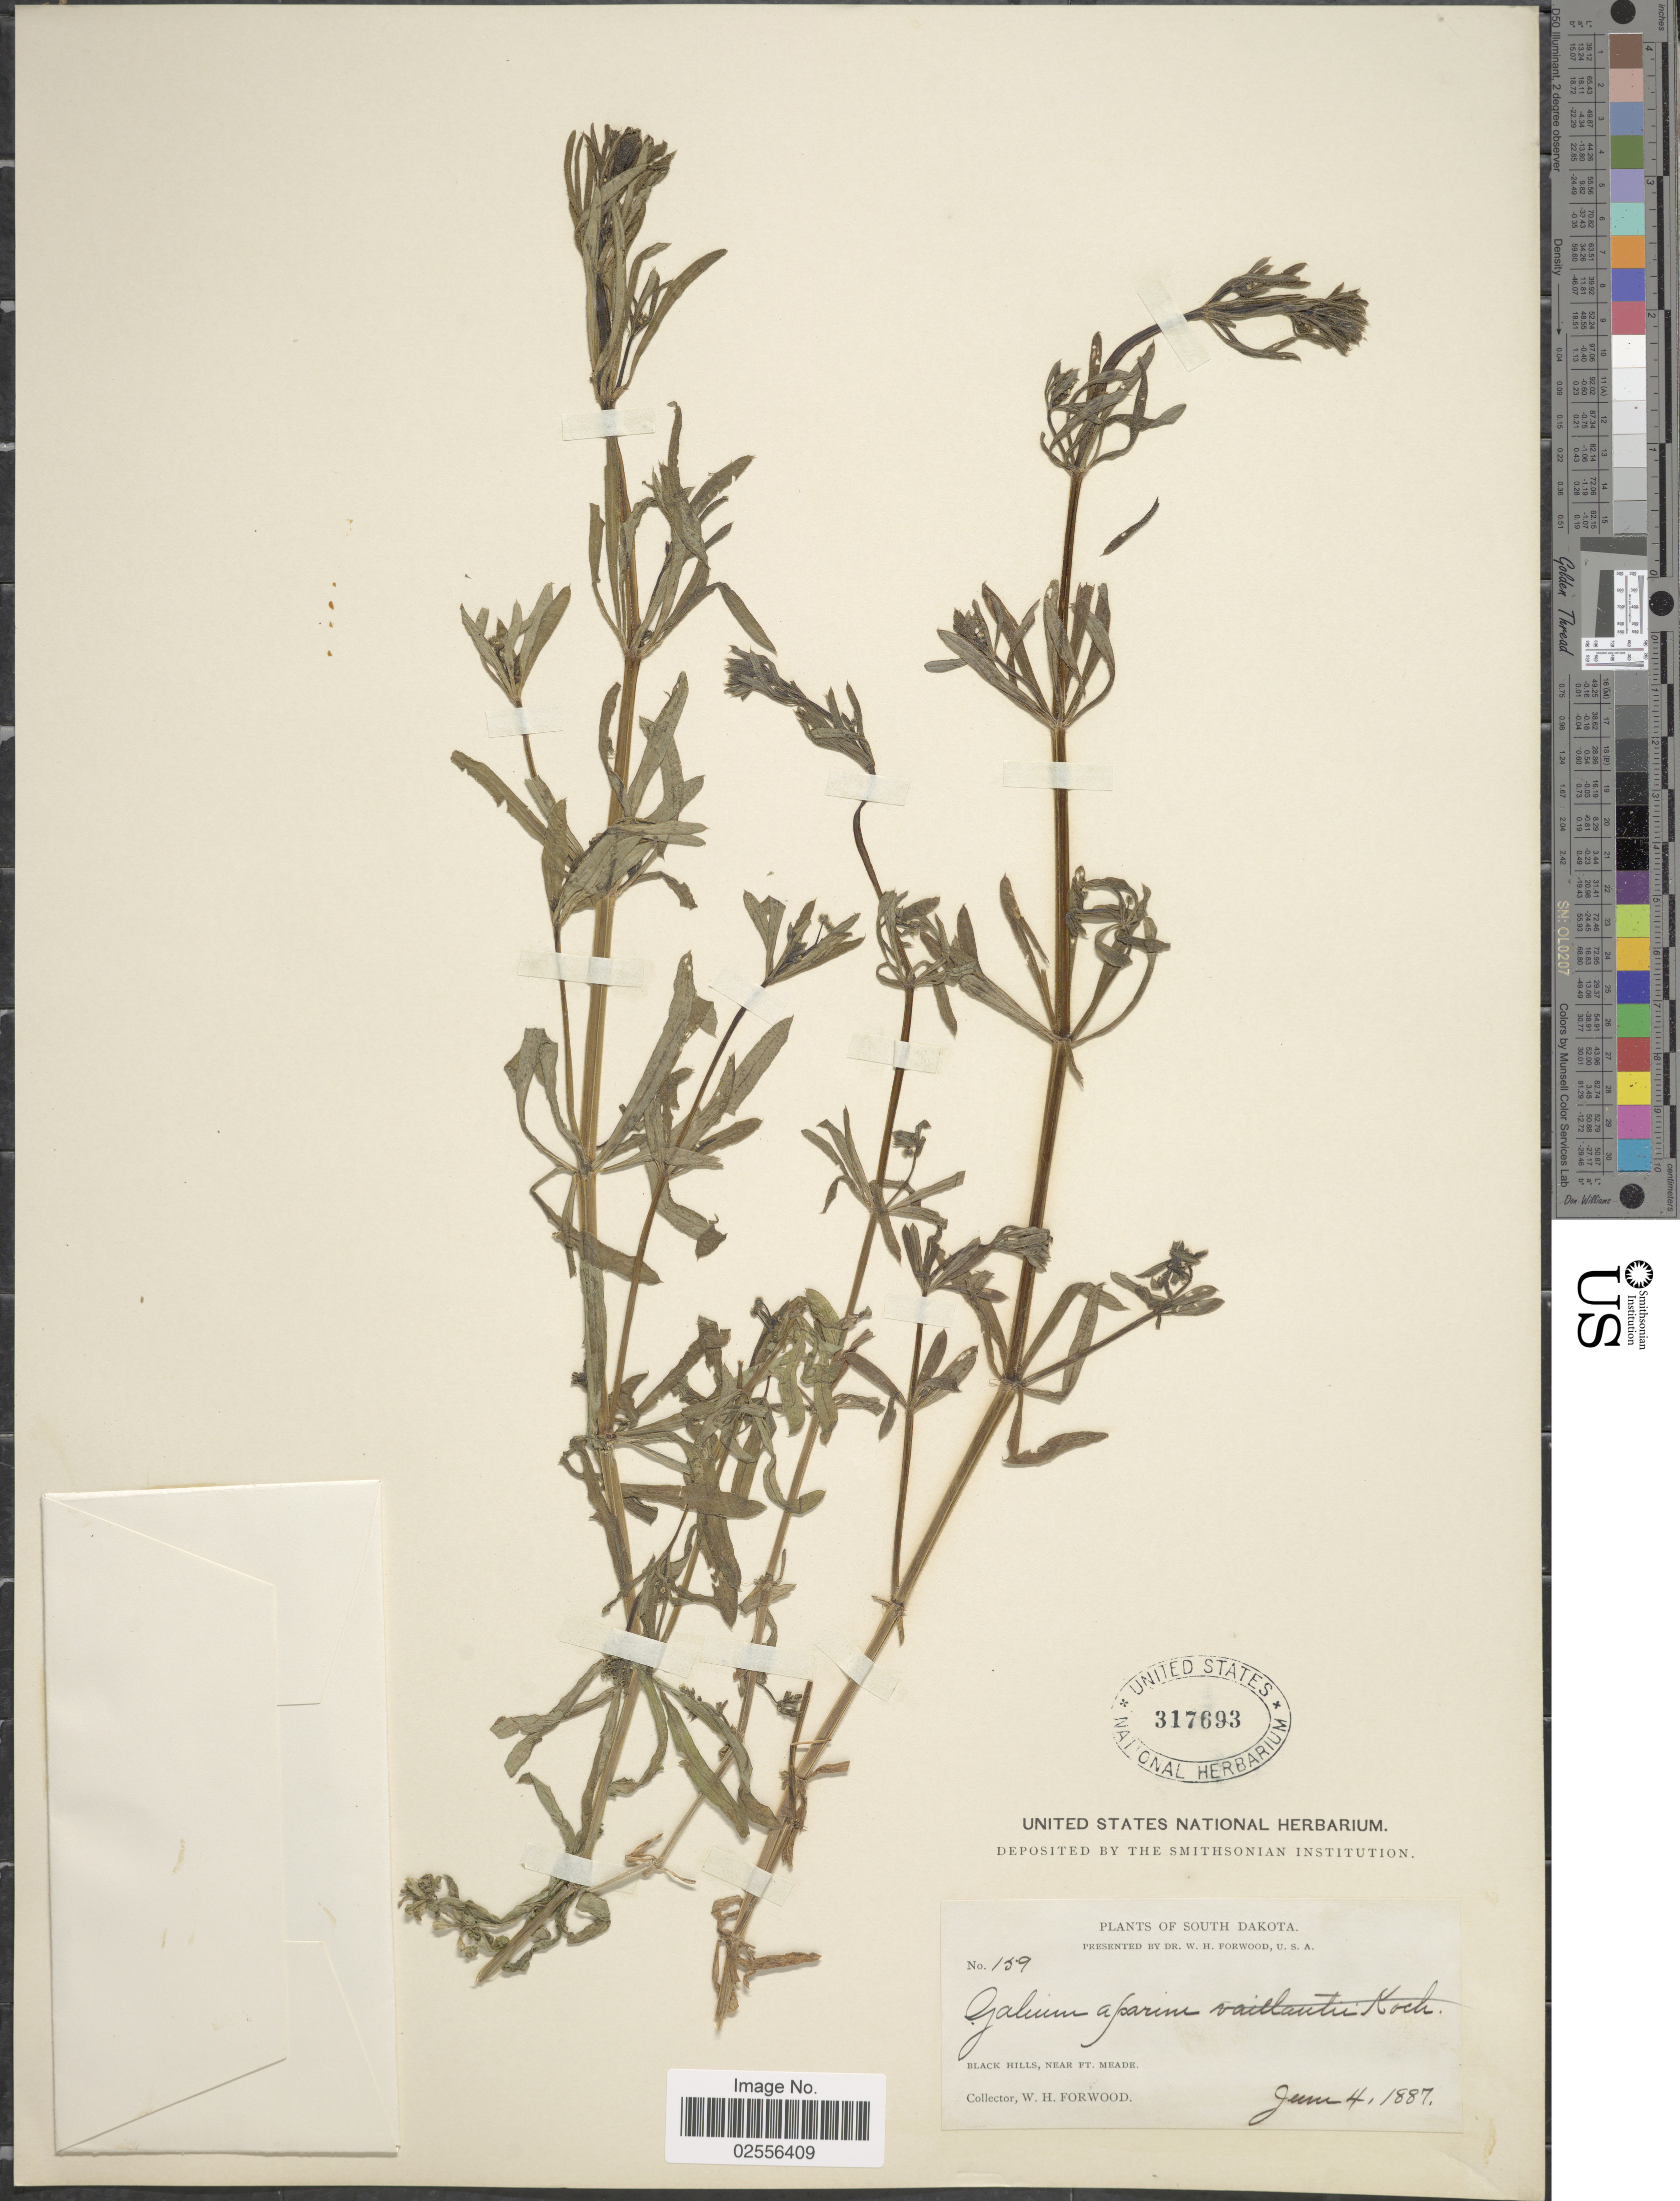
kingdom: Plantae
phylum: Tracheophyta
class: Magnoliopsida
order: Gentianales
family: Rubiaceae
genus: Galium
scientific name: Galium aparine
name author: L.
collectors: W. Forwood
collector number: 159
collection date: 1887-06-04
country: United States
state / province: South Dakota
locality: Black Hills, near Ft. Meade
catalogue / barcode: US 317693